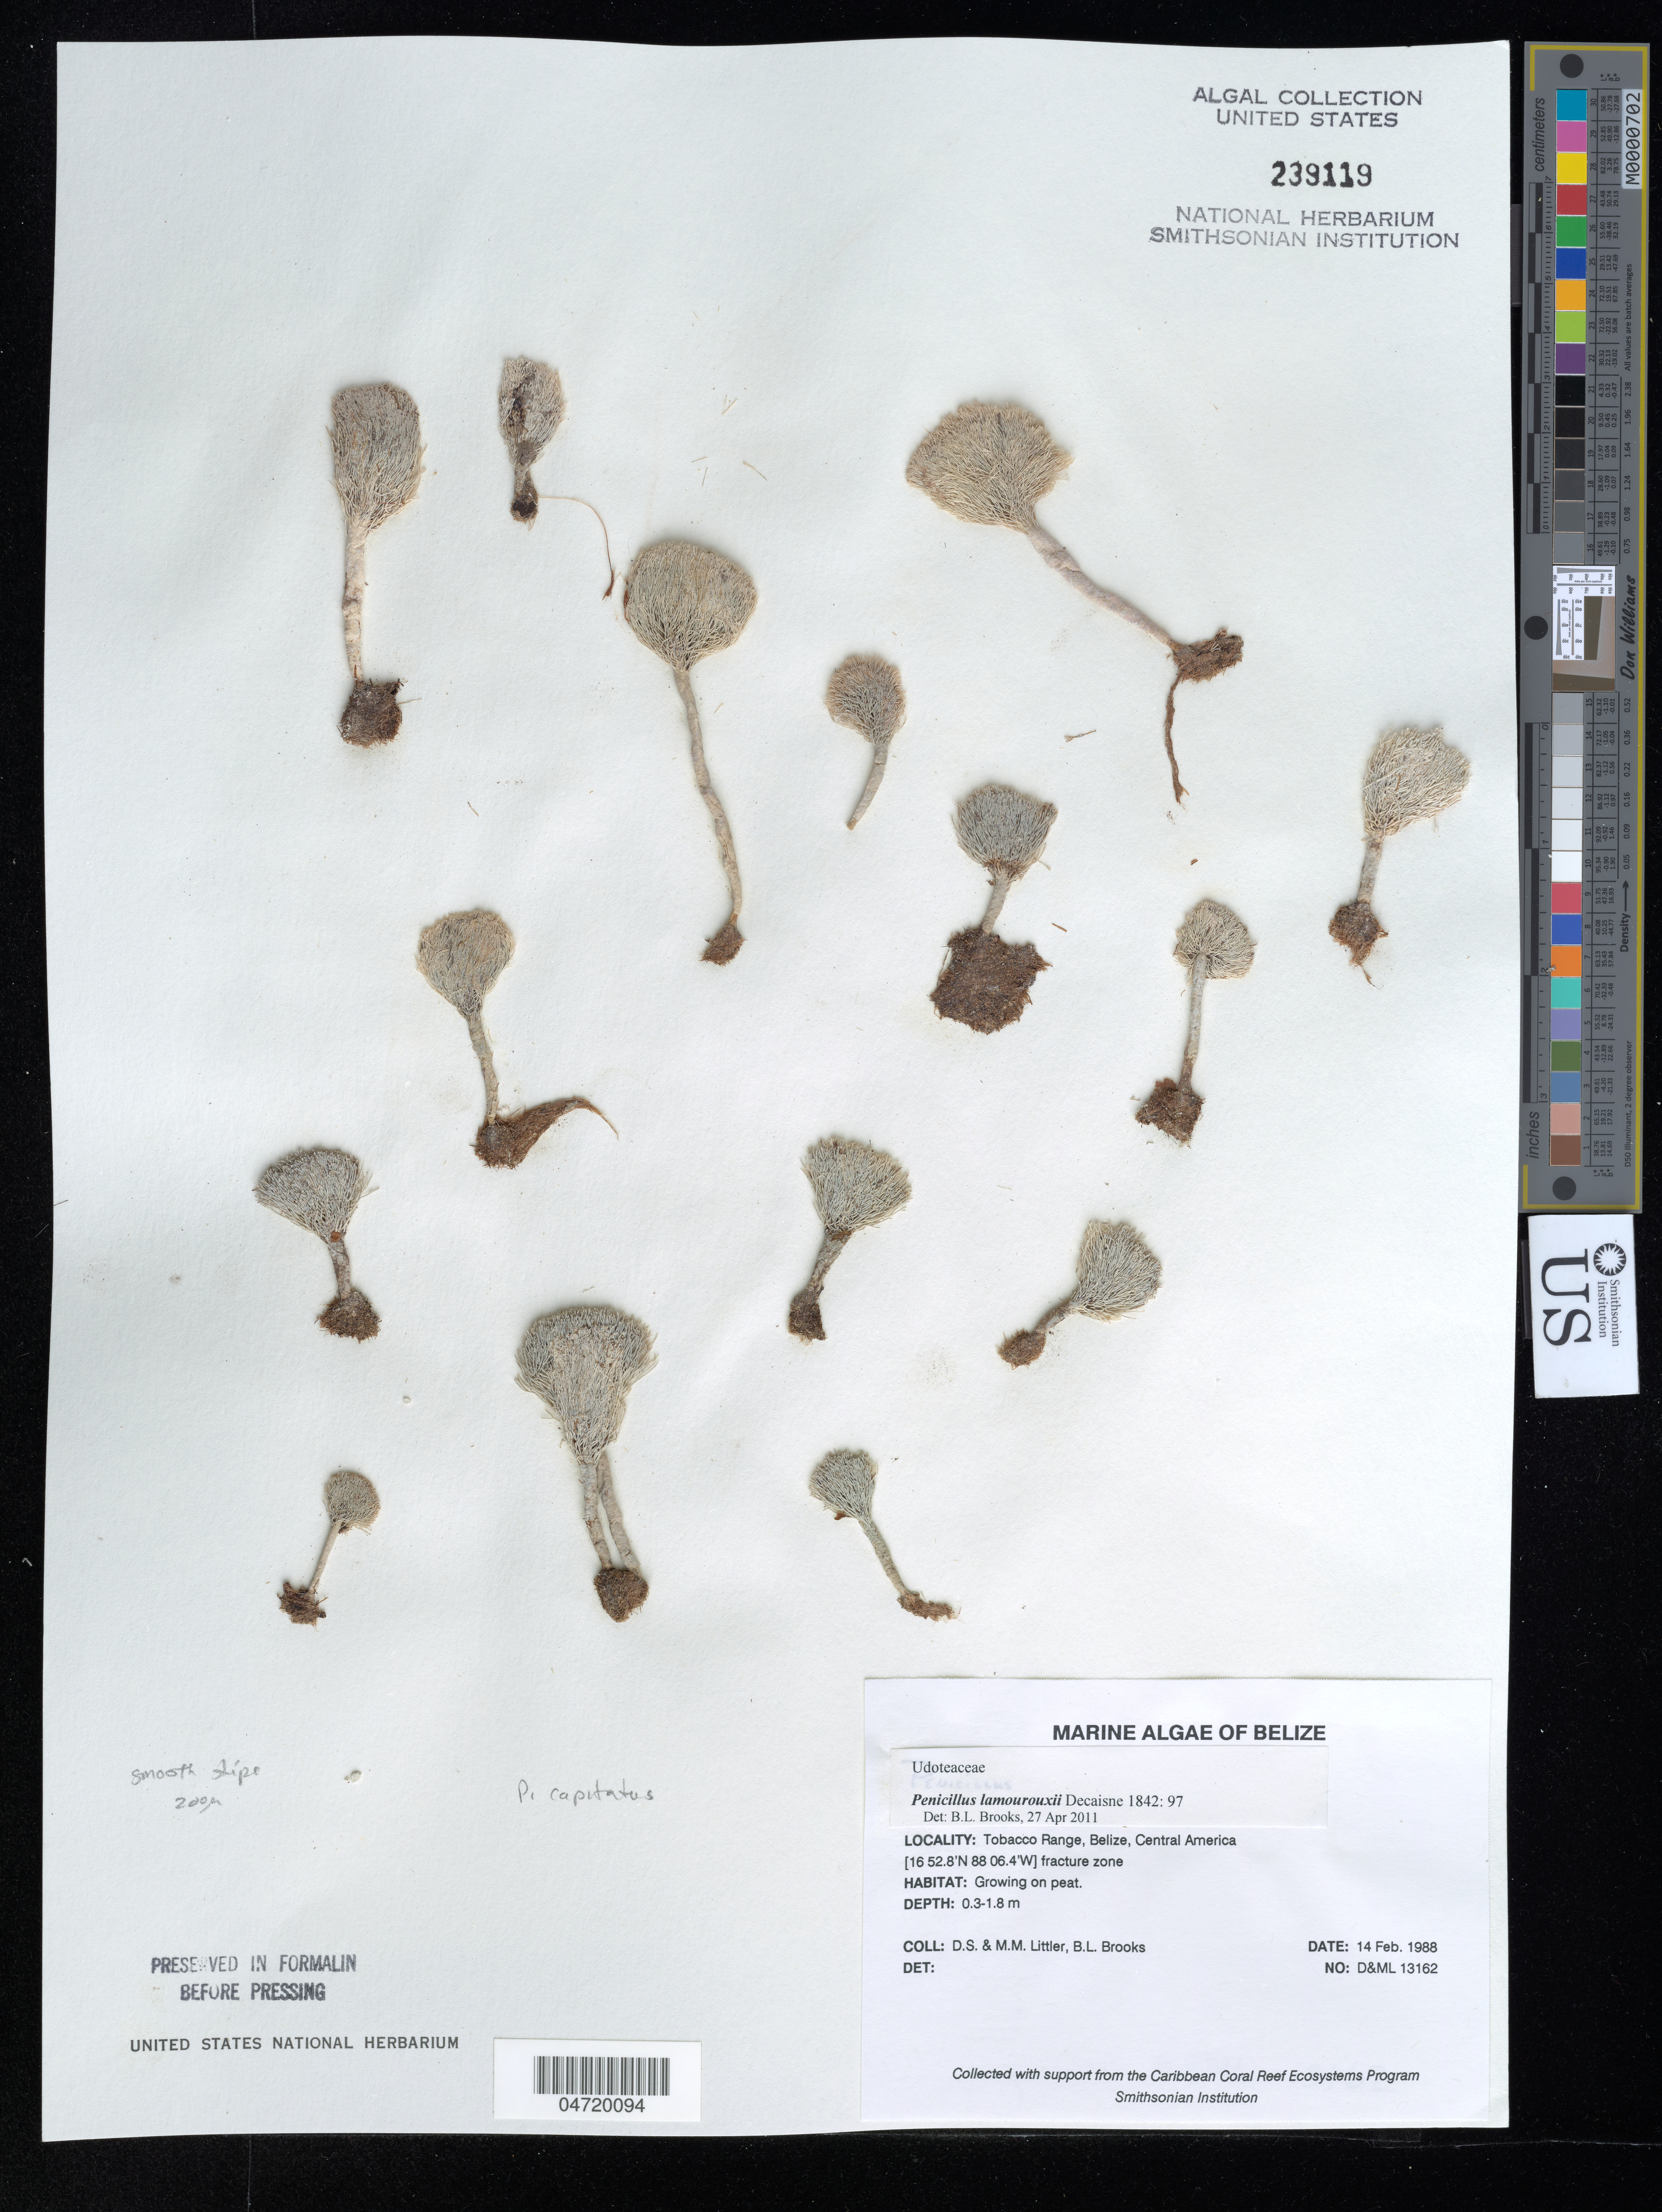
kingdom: Plantae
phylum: Chlorophyta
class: Ulvophyceae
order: Bryopsidales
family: Udoteaceae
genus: Penicillus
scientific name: Penicillus lamourouxii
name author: Decne.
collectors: D. S. Littler, M. M. Littler & B. Brooks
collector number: D&ML13162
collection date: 1988-02-14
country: Belize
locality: Tobacco Range.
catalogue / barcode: US 239119